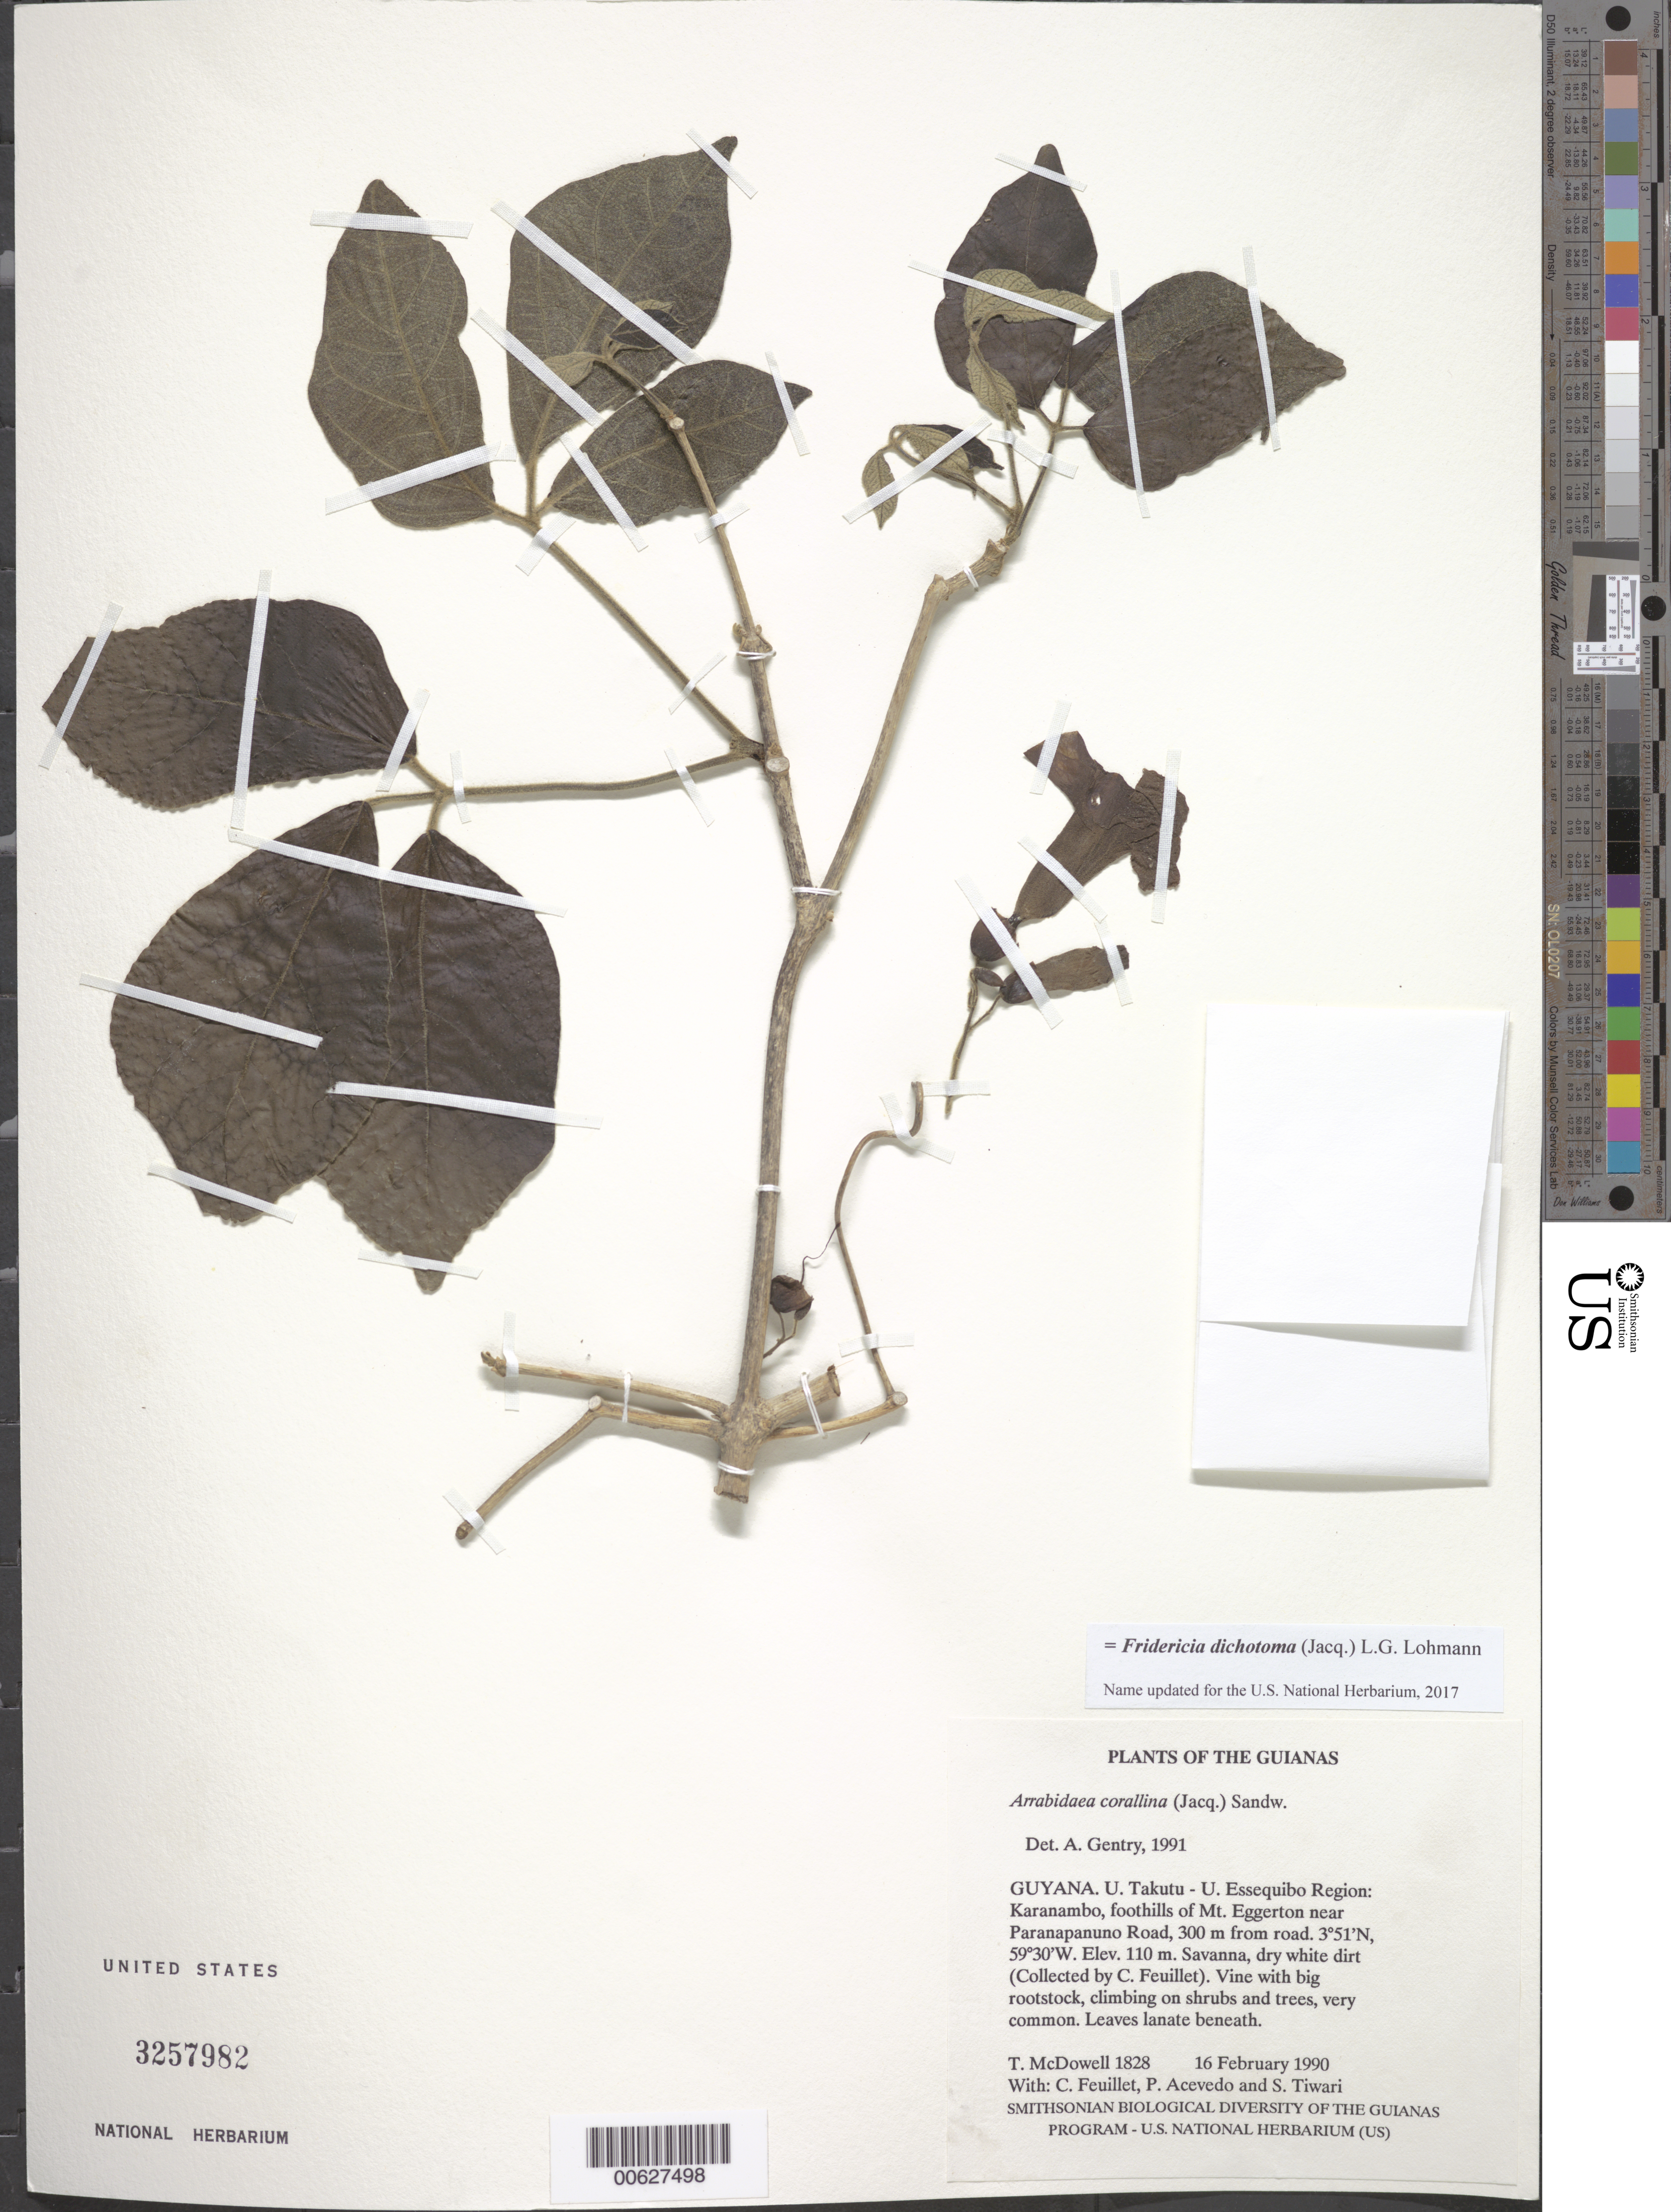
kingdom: Plantae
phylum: Tracheophyta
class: Magnoliopsida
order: Lamiales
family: Bignoniaceae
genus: Arrabidaea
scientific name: Arrabidaea corallina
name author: (Jacq.) Sandwith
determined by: Gentry, A. H.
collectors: T. McDowell, C. Feuillet, P. Acevedo-Rodr. & S. Tiwari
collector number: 1828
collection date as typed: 16 February 1990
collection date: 1990-02-16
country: Guyana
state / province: U. Takutu-U. Essequibo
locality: Karanambo, foothills of Mt. Eggerton near Paranapanema Road, within 300 m of road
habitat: Savanna, dry white dirt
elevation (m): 110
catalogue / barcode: US 3257982